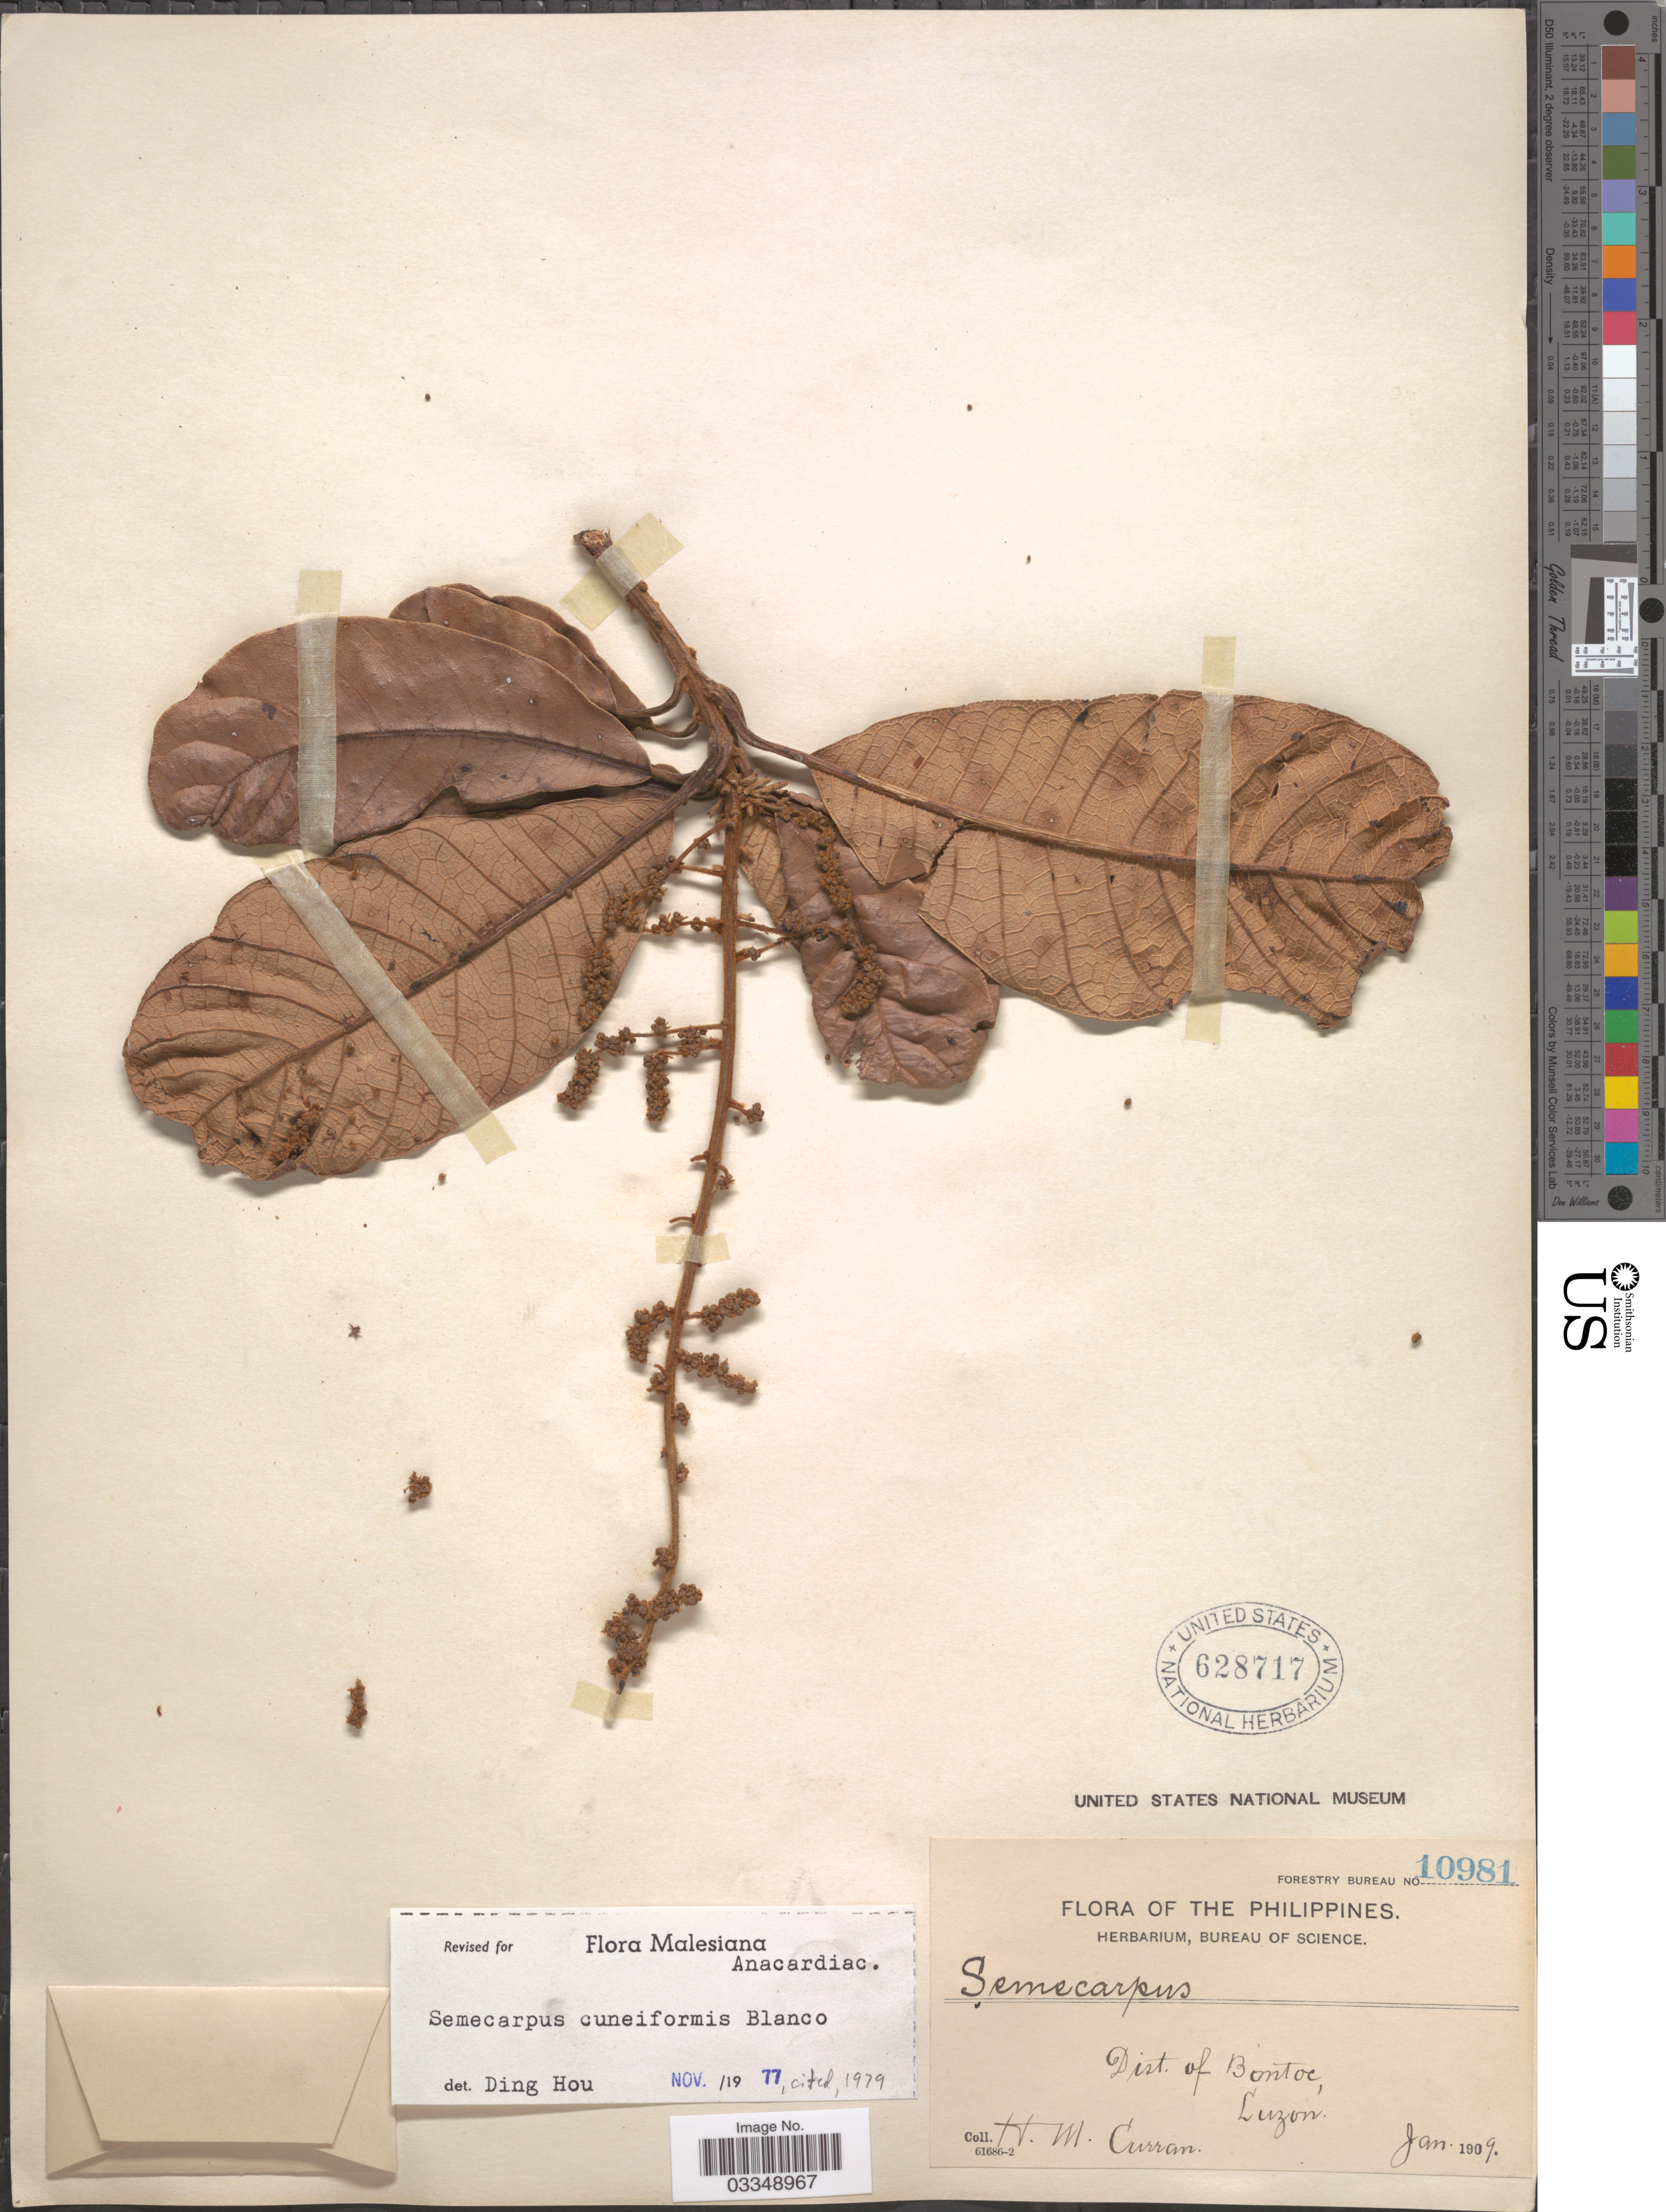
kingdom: Plantae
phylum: Tracheophyta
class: Magnoliopsida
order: Sapindales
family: Anacardiaceae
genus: Semecarpus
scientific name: Semecarpus cuneiformis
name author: Blanco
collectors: H. M. Curran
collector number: Forestry Bureau 10981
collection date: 1909-01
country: Philippines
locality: Dist. of Bontoc, Luzon.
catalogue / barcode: US 628717